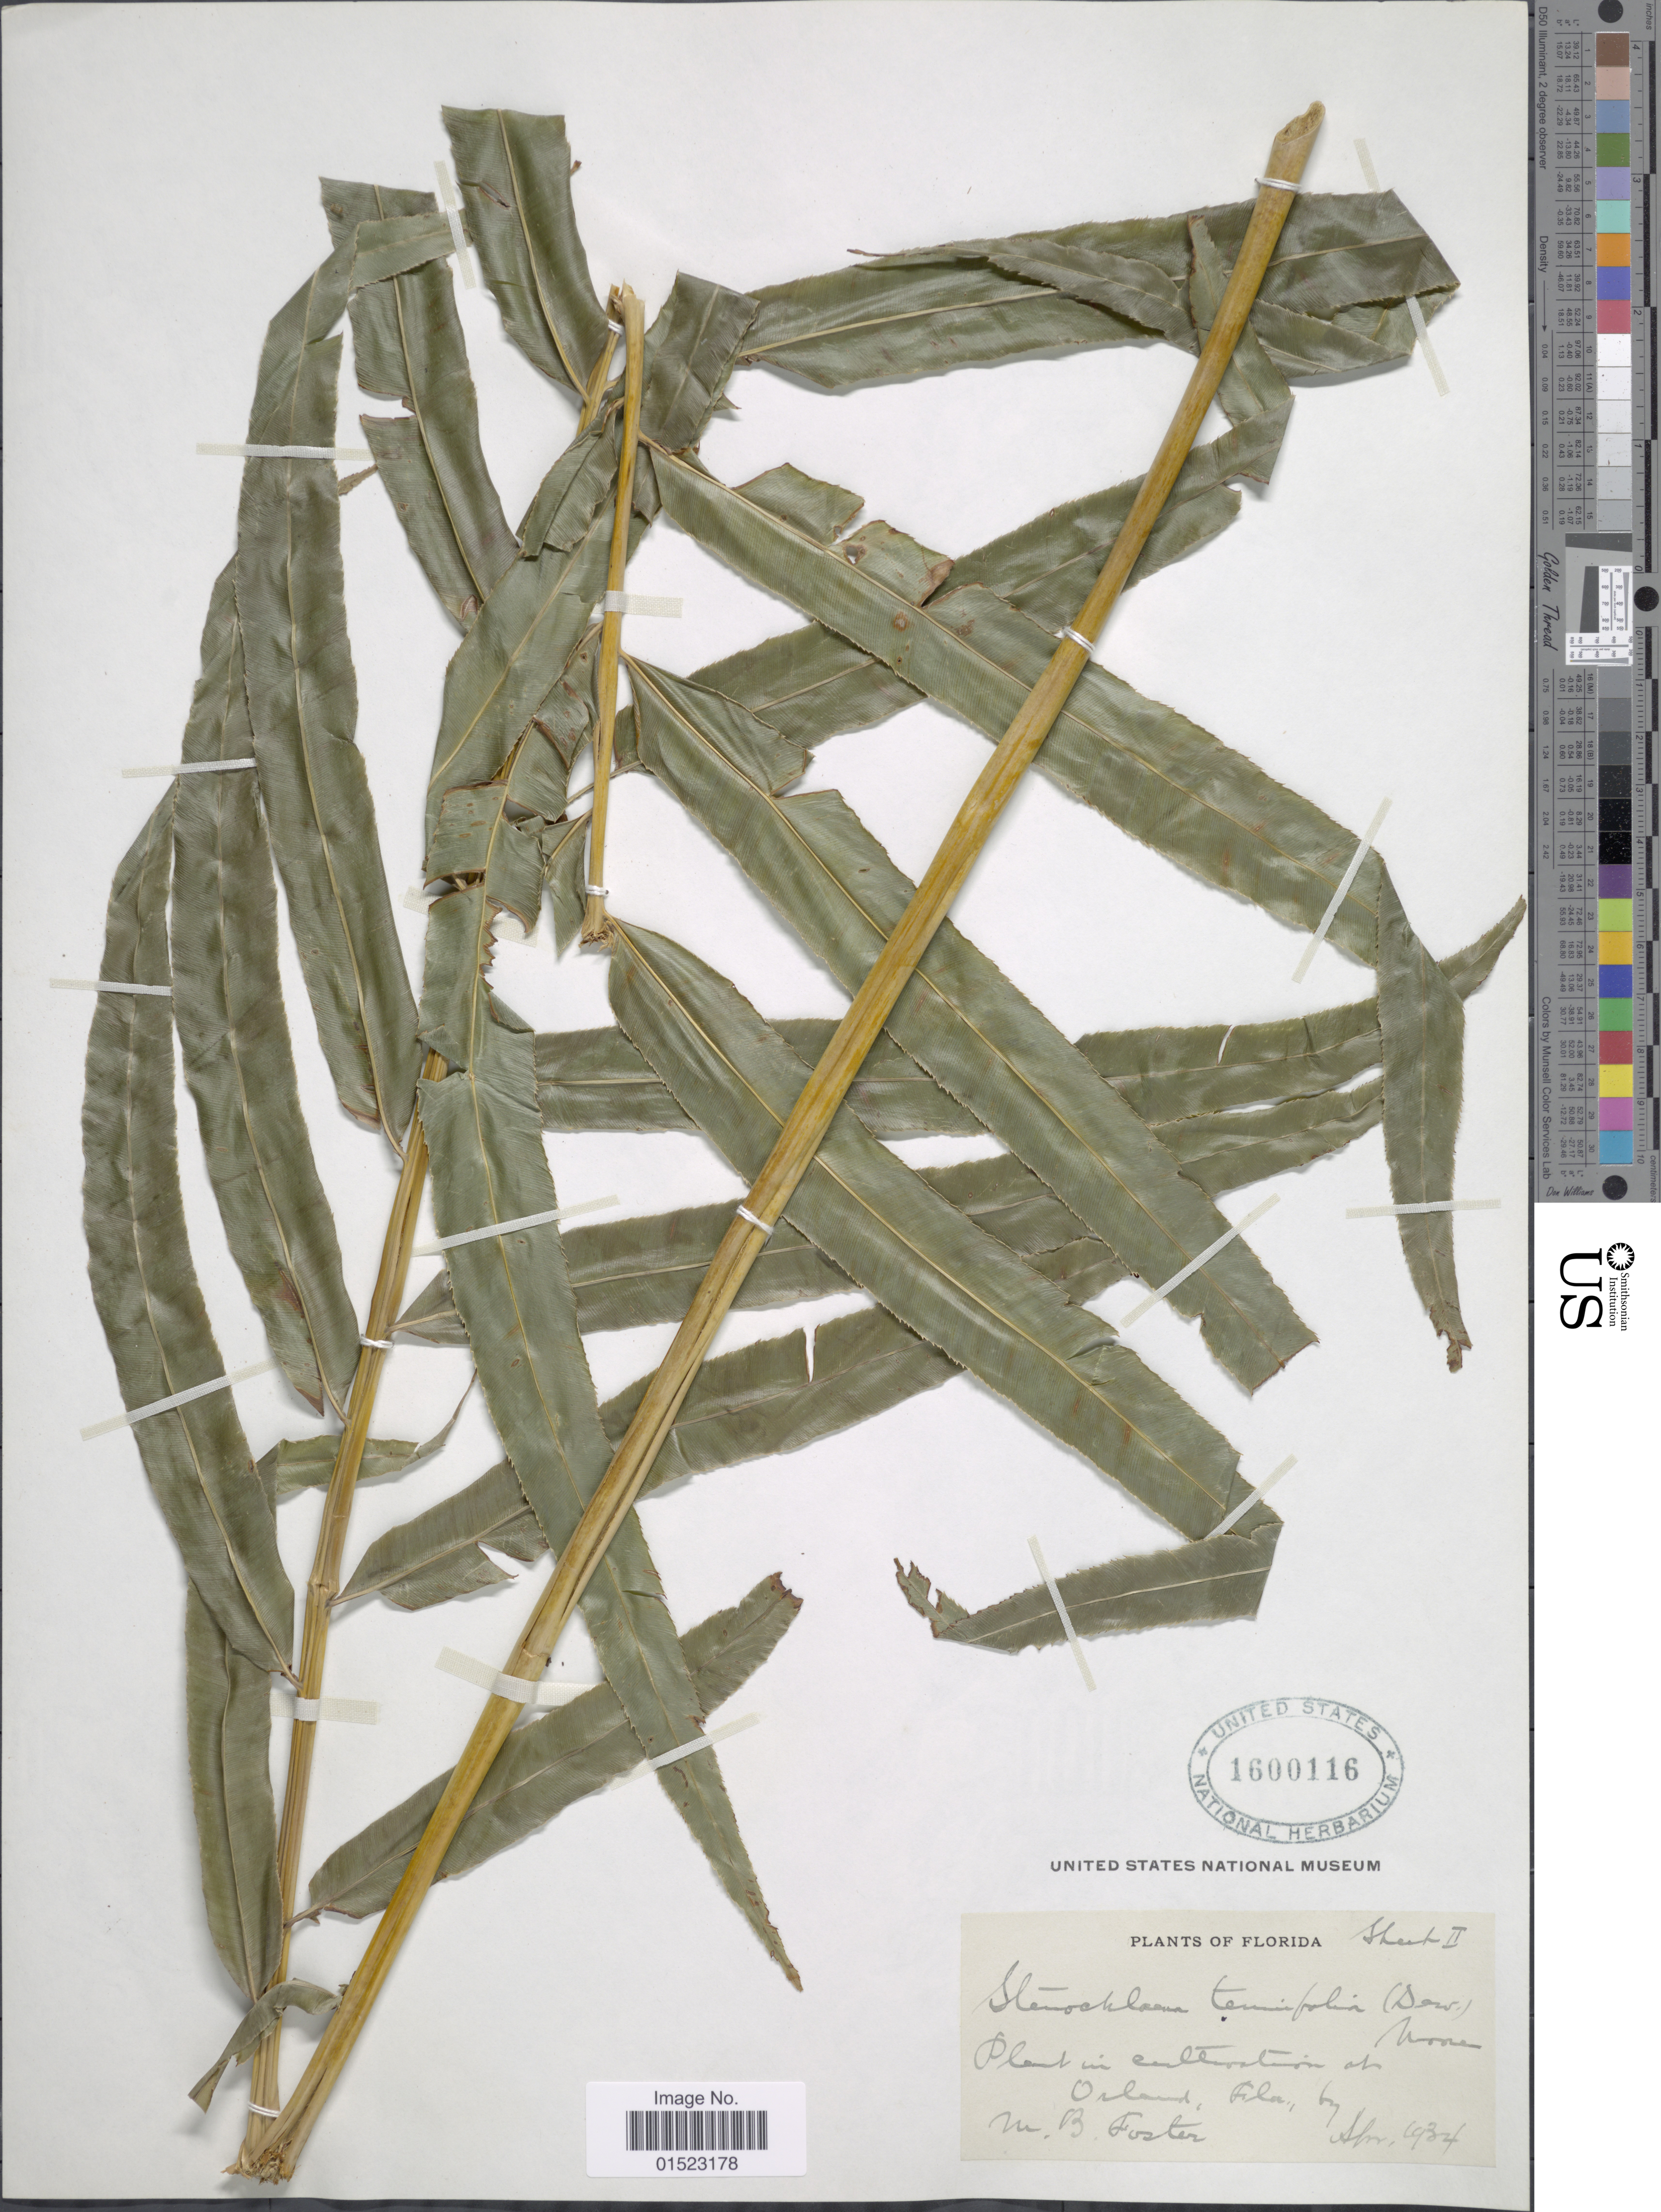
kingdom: Plantae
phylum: Tracheophyta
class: Polypodiopsida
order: Polypodiales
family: Blechnaceae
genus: Stenochlaena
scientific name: Stenochlaena tenuifolia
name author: (Desv.) T. Moore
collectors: M. B. Foster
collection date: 1934-04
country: United States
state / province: Florida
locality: Orlando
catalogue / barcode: US 1600116